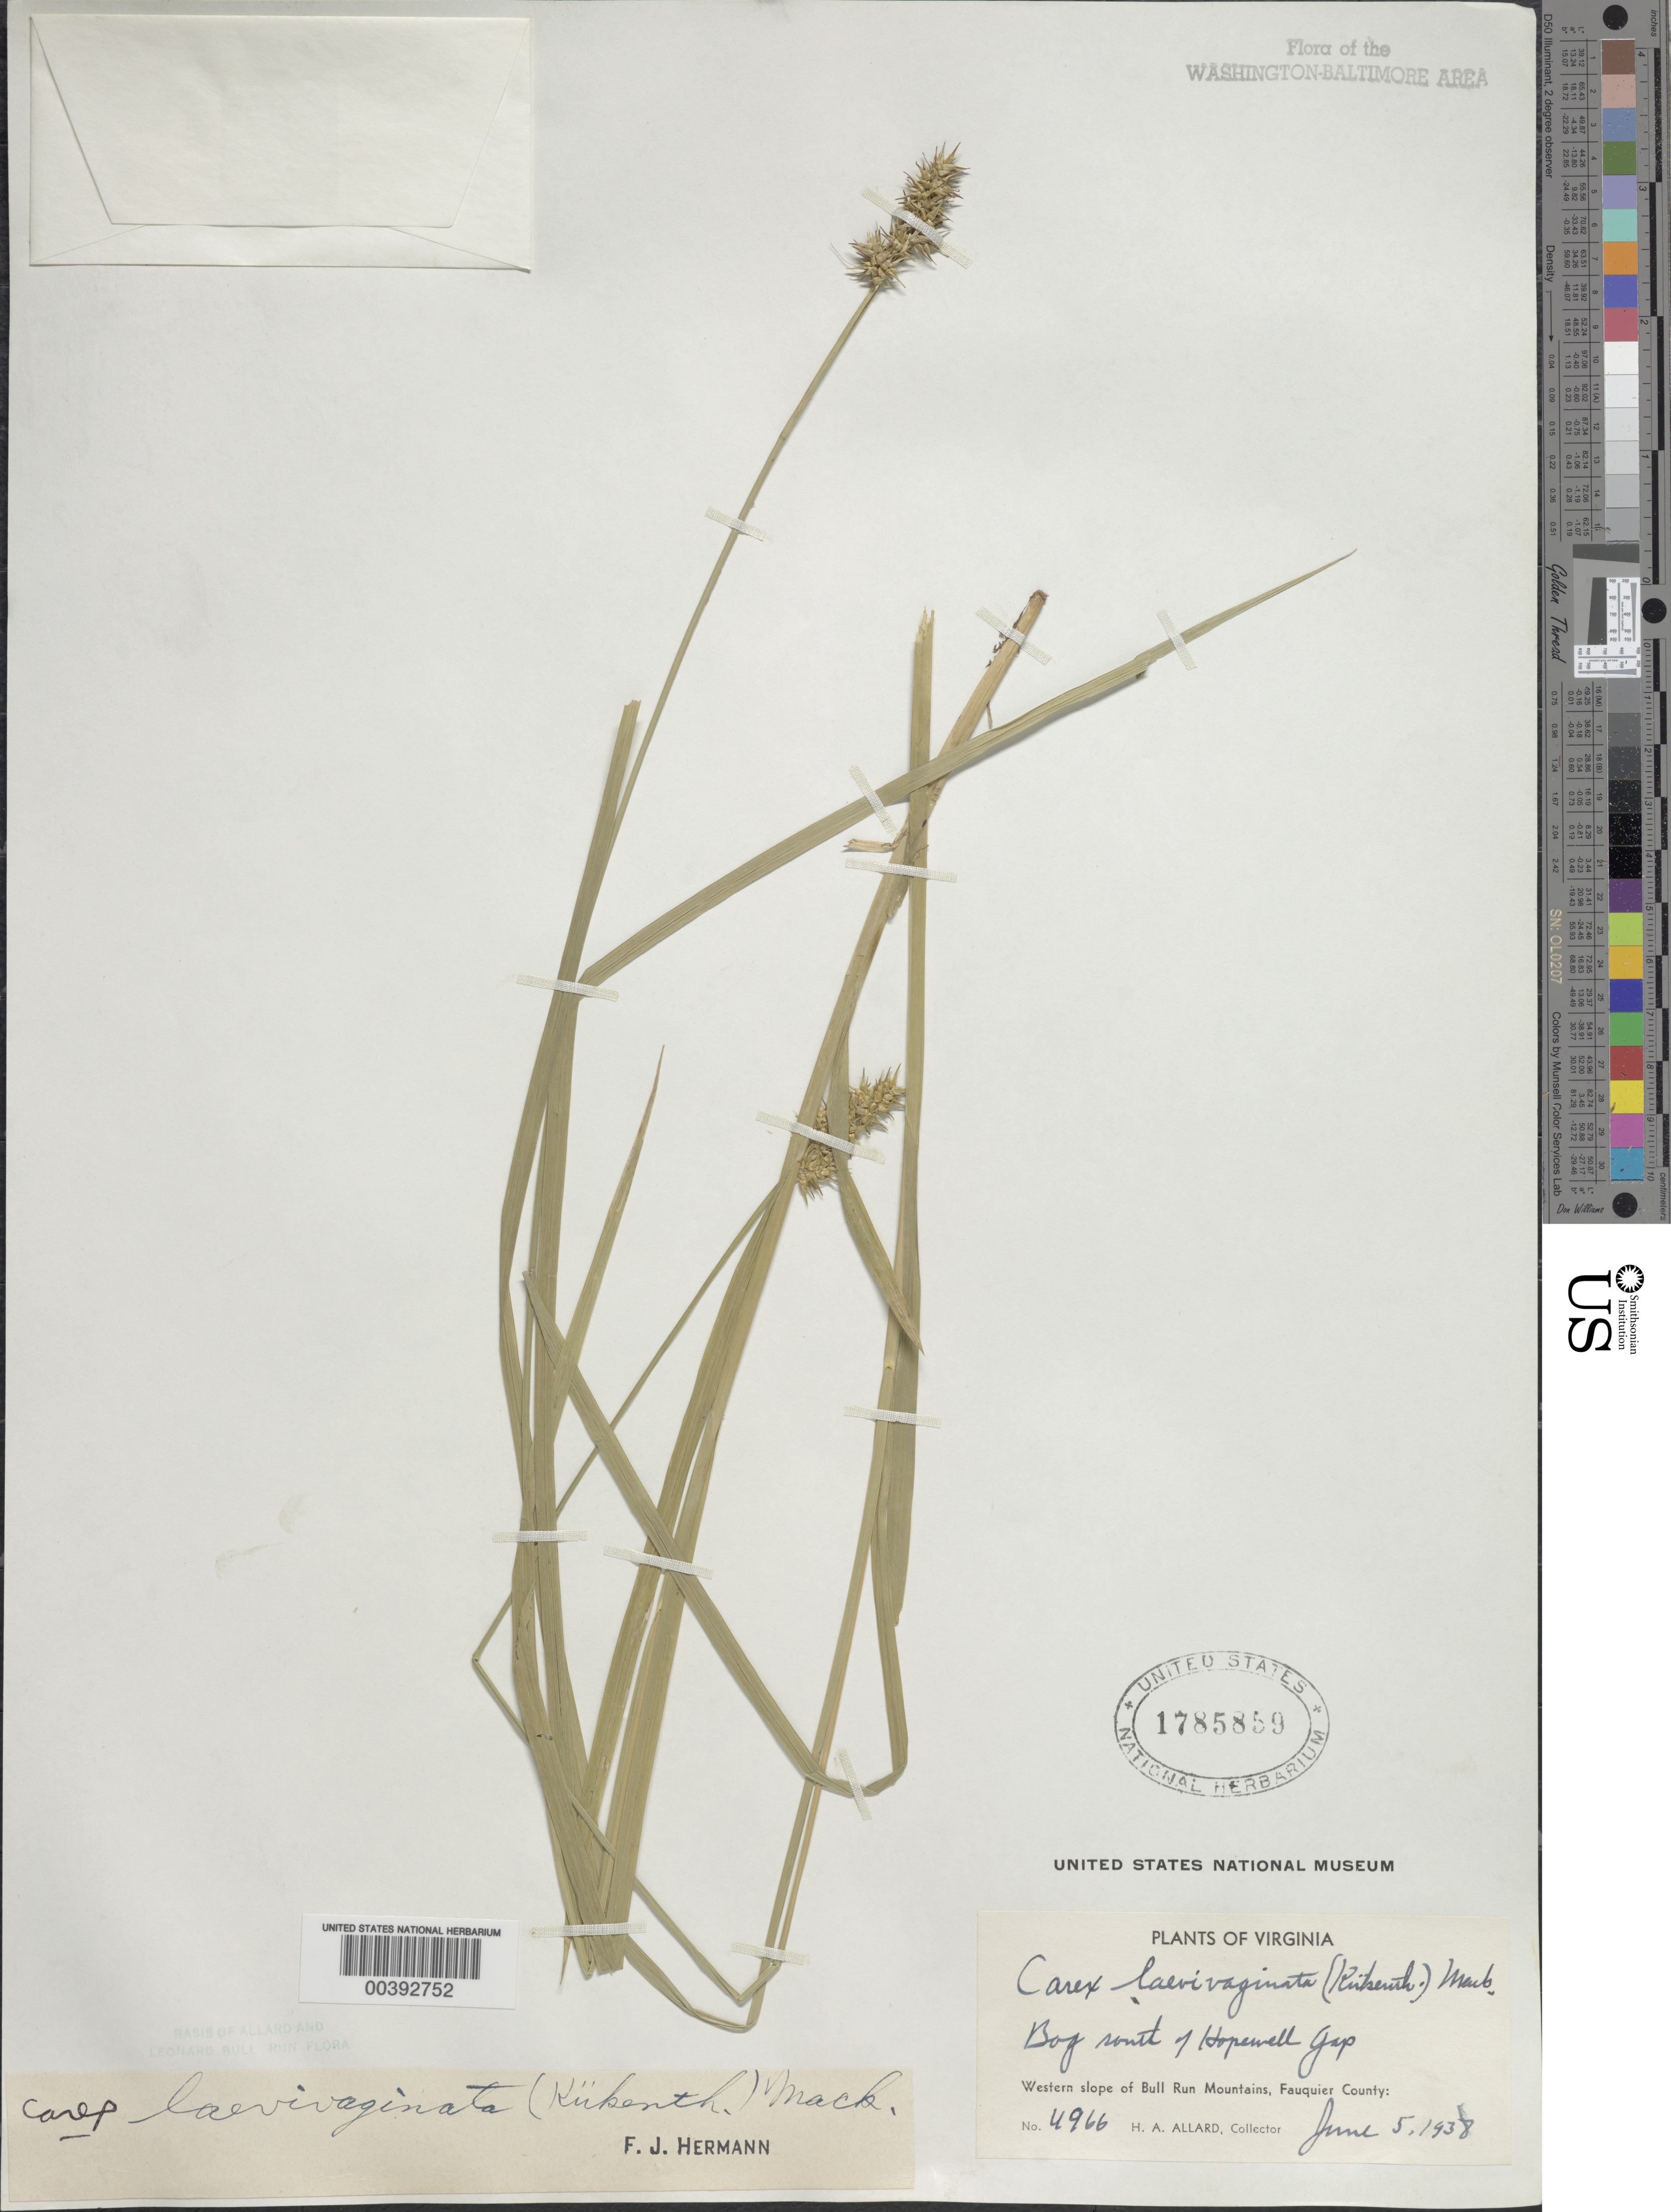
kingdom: Plantae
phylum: Tracheophyta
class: Liliopsida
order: Poales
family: Cyperaceae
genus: Carex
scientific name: Carex laevivaginata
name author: (Kük.) Mack.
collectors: H. A. Allard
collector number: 4966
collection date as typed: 05 Jun 1938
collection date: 1938-06-05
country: United States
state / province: Virginia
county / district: Fauquier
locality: South of Hopewell Gap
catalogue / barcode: US 1785859